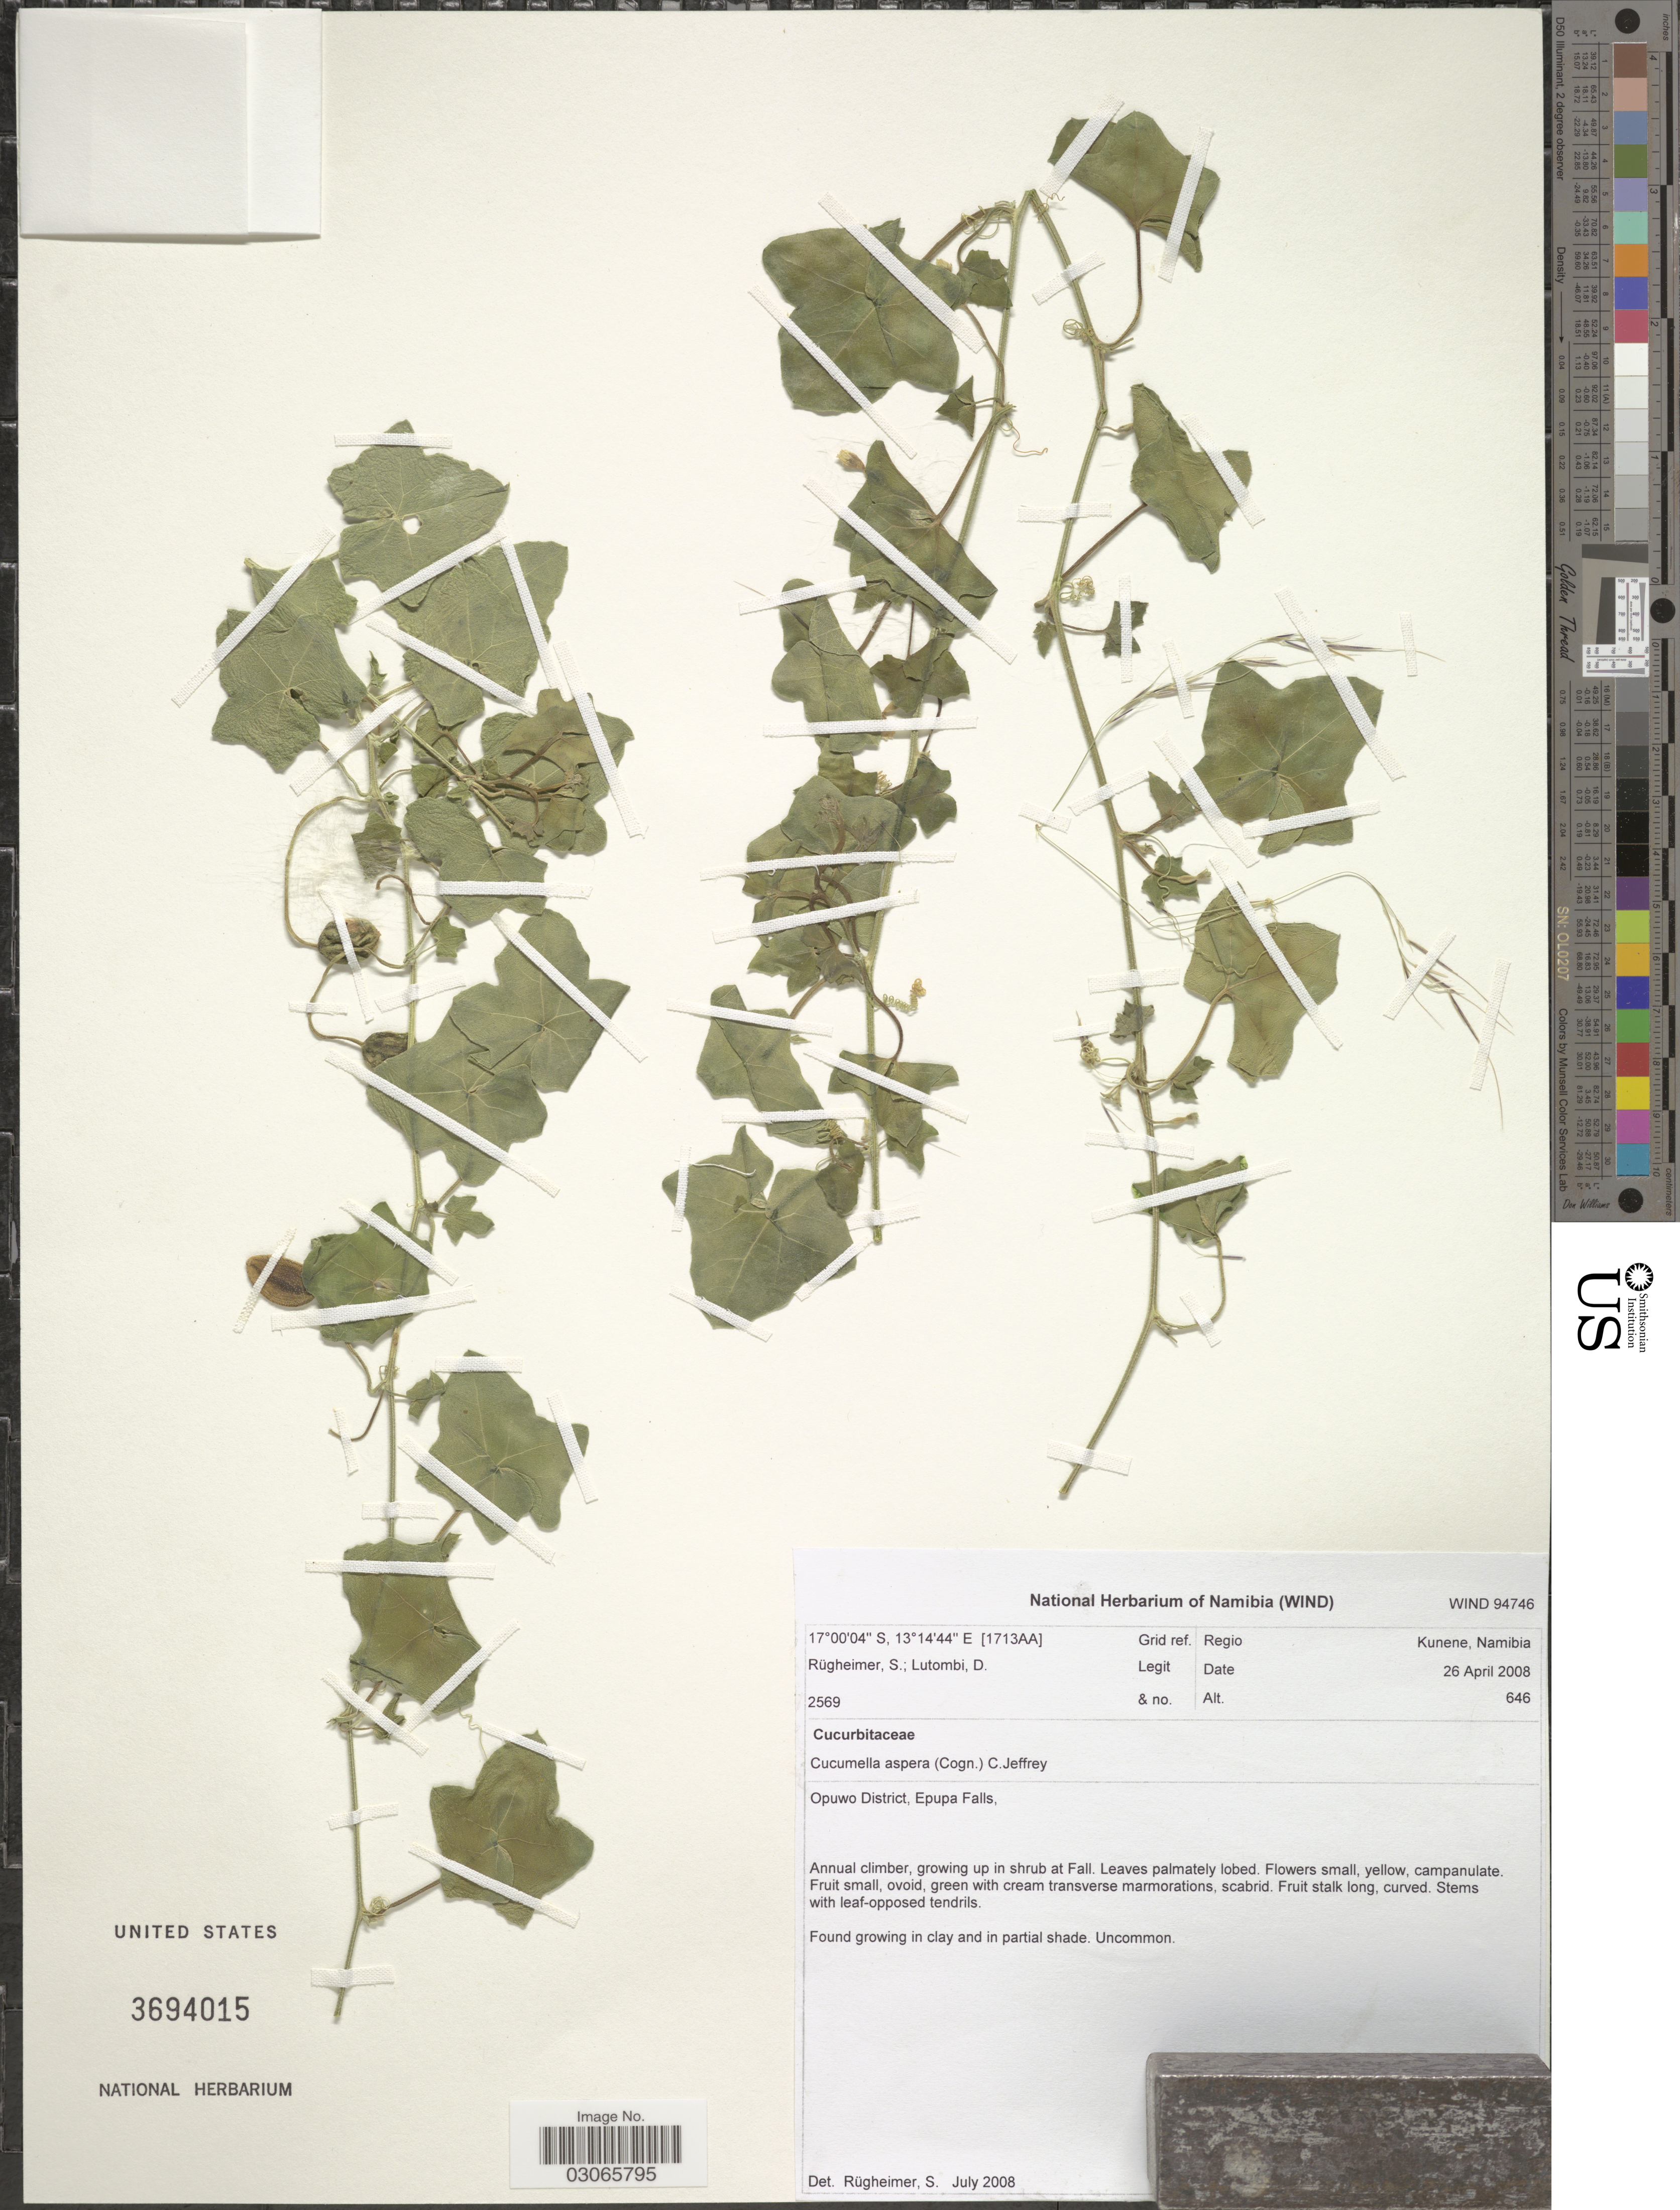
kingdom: Plantae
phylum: Tracheophyta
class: Magnoliopsida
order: Cucurbitales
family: Cucurbitaceae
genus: Cucumella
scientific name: Cucumella aspera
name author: C. Jeffrey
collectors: S. Rugheimer & D. Lutombi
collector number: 2569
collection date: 2008-04-26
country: Namibia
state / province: Kunene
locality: Opuwo District, Epupa Falls. Grid ref. [1713AA].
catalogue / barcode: US 3694015